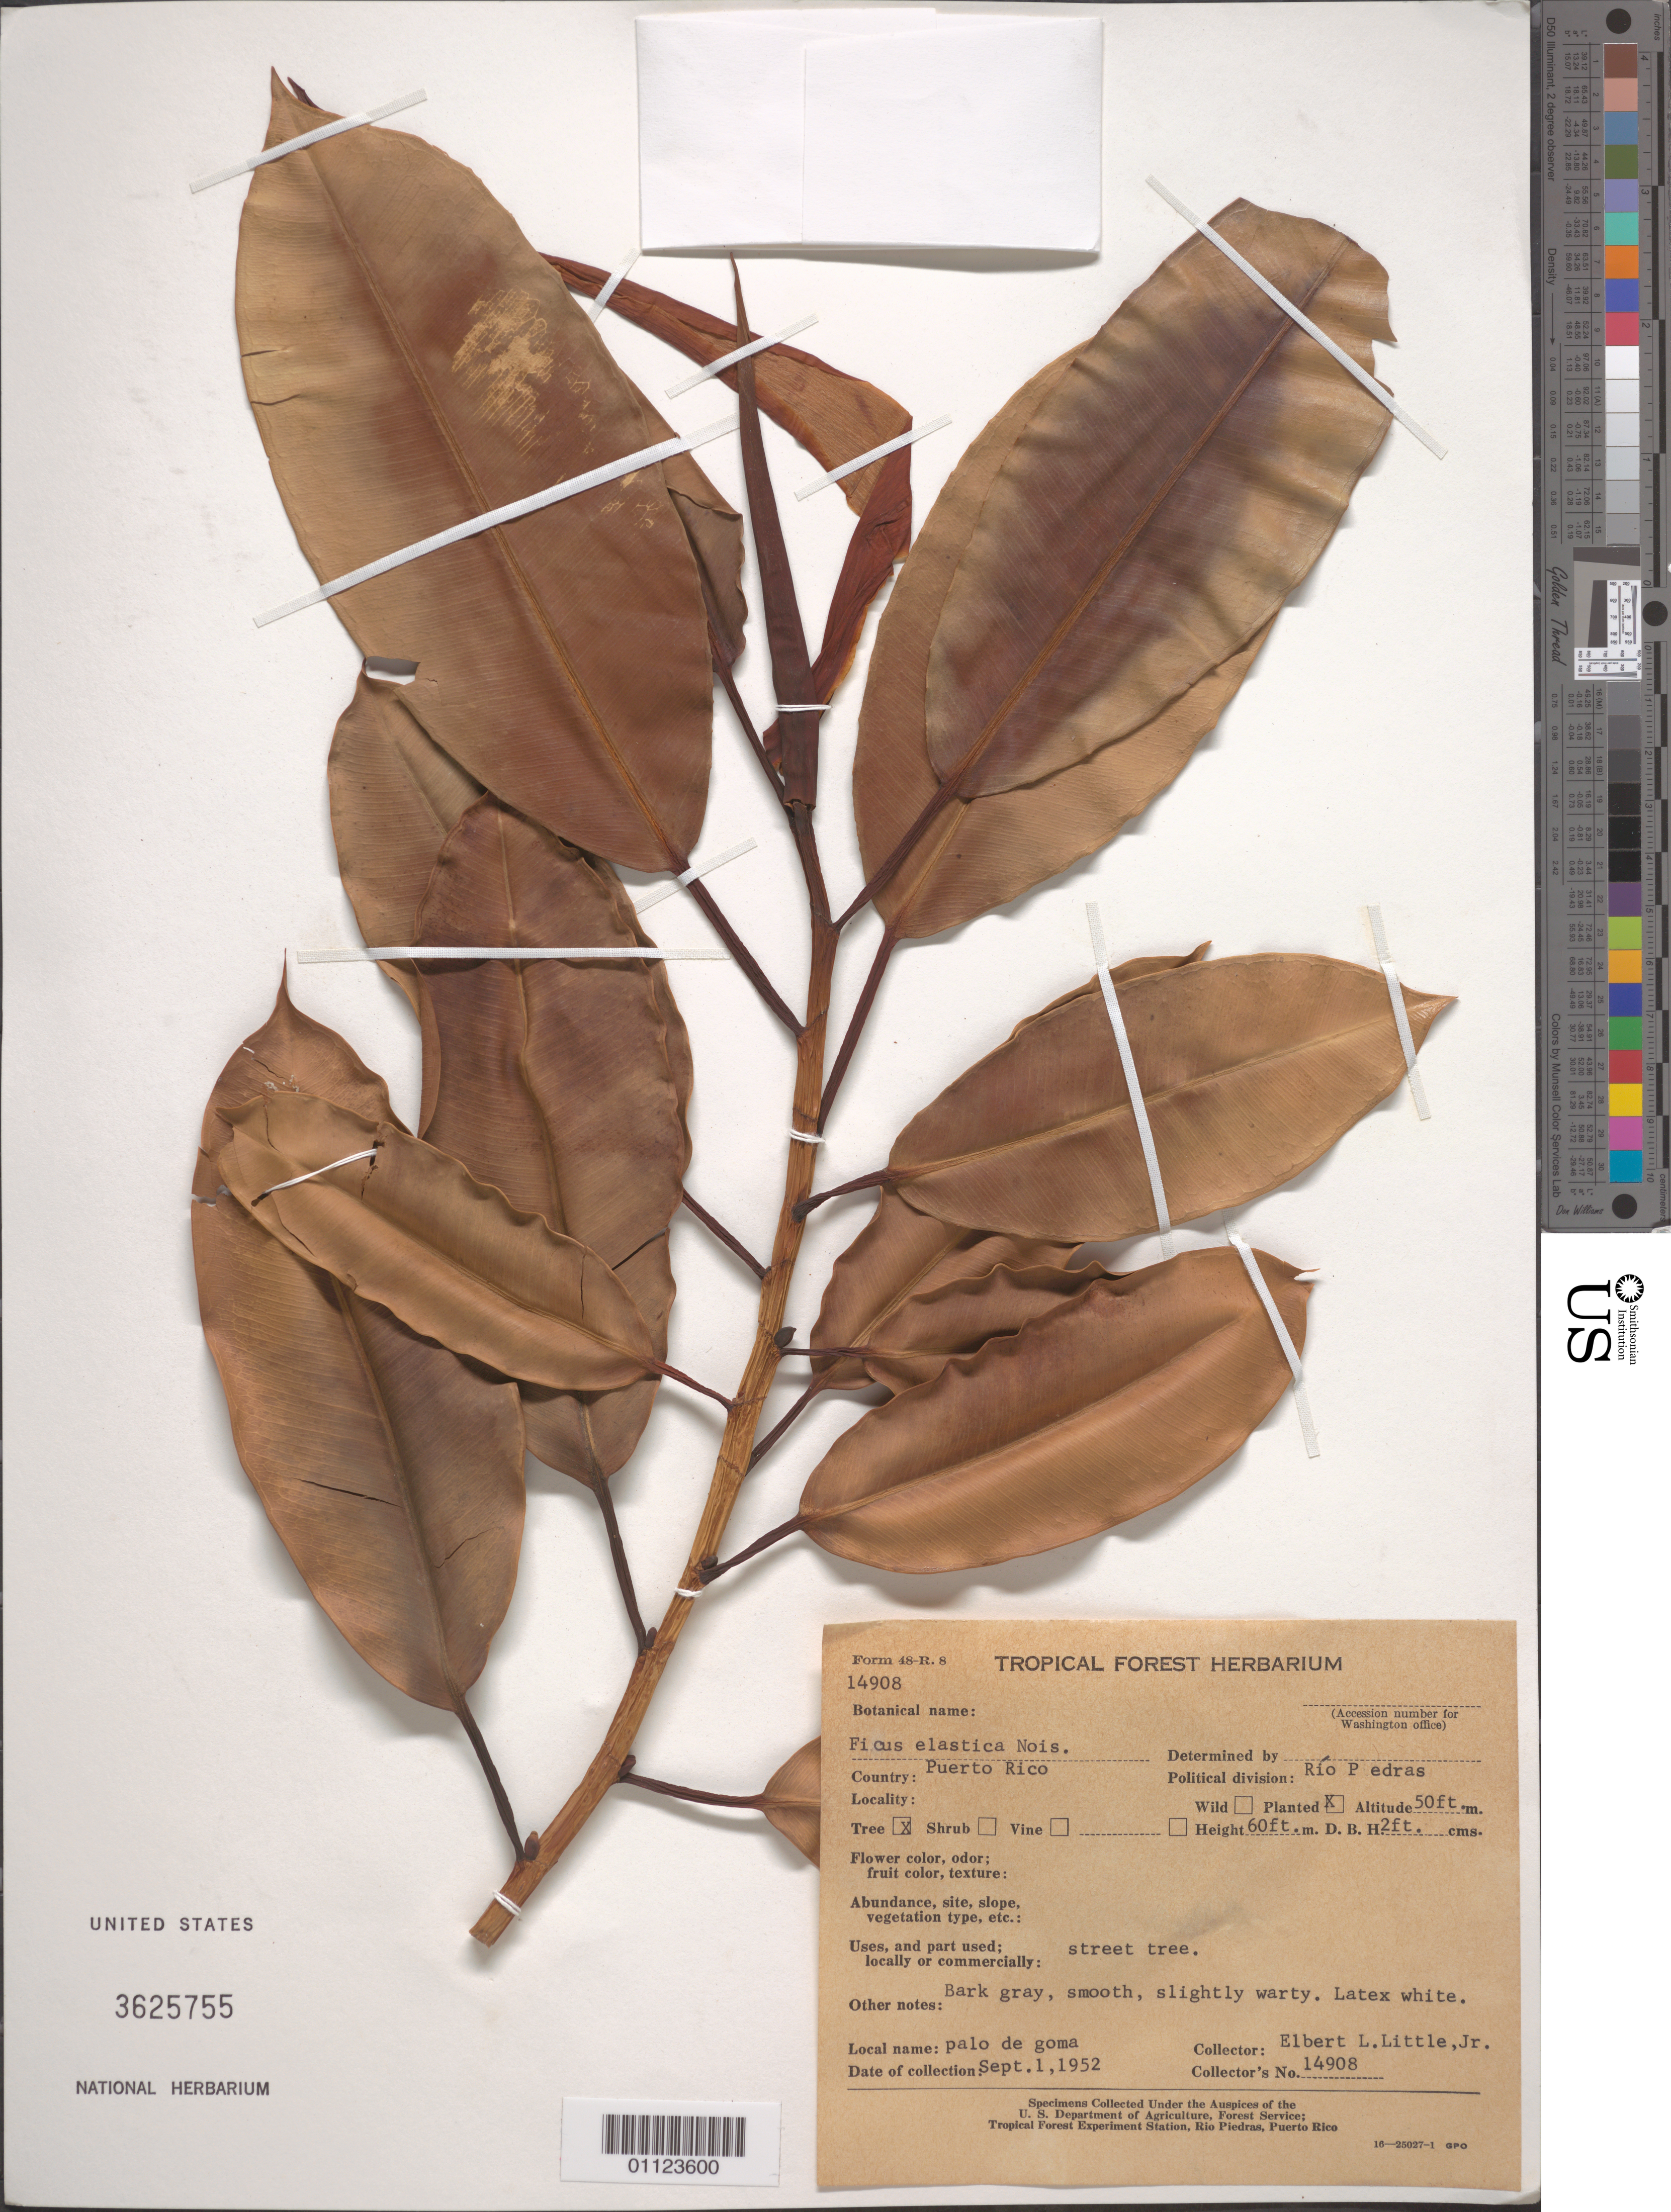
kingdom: Plantae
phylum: Tracheophyta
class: Magnoliopsida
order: Rosales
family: Moraceae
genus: Ficus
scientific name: Ficus elastica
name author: Roxb.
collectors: E. L. Little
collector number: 14908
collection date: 1952-09-01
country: Puerto Rico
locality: Río Piedras.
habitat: Street tree.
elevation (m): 15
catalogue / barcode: US 3625755